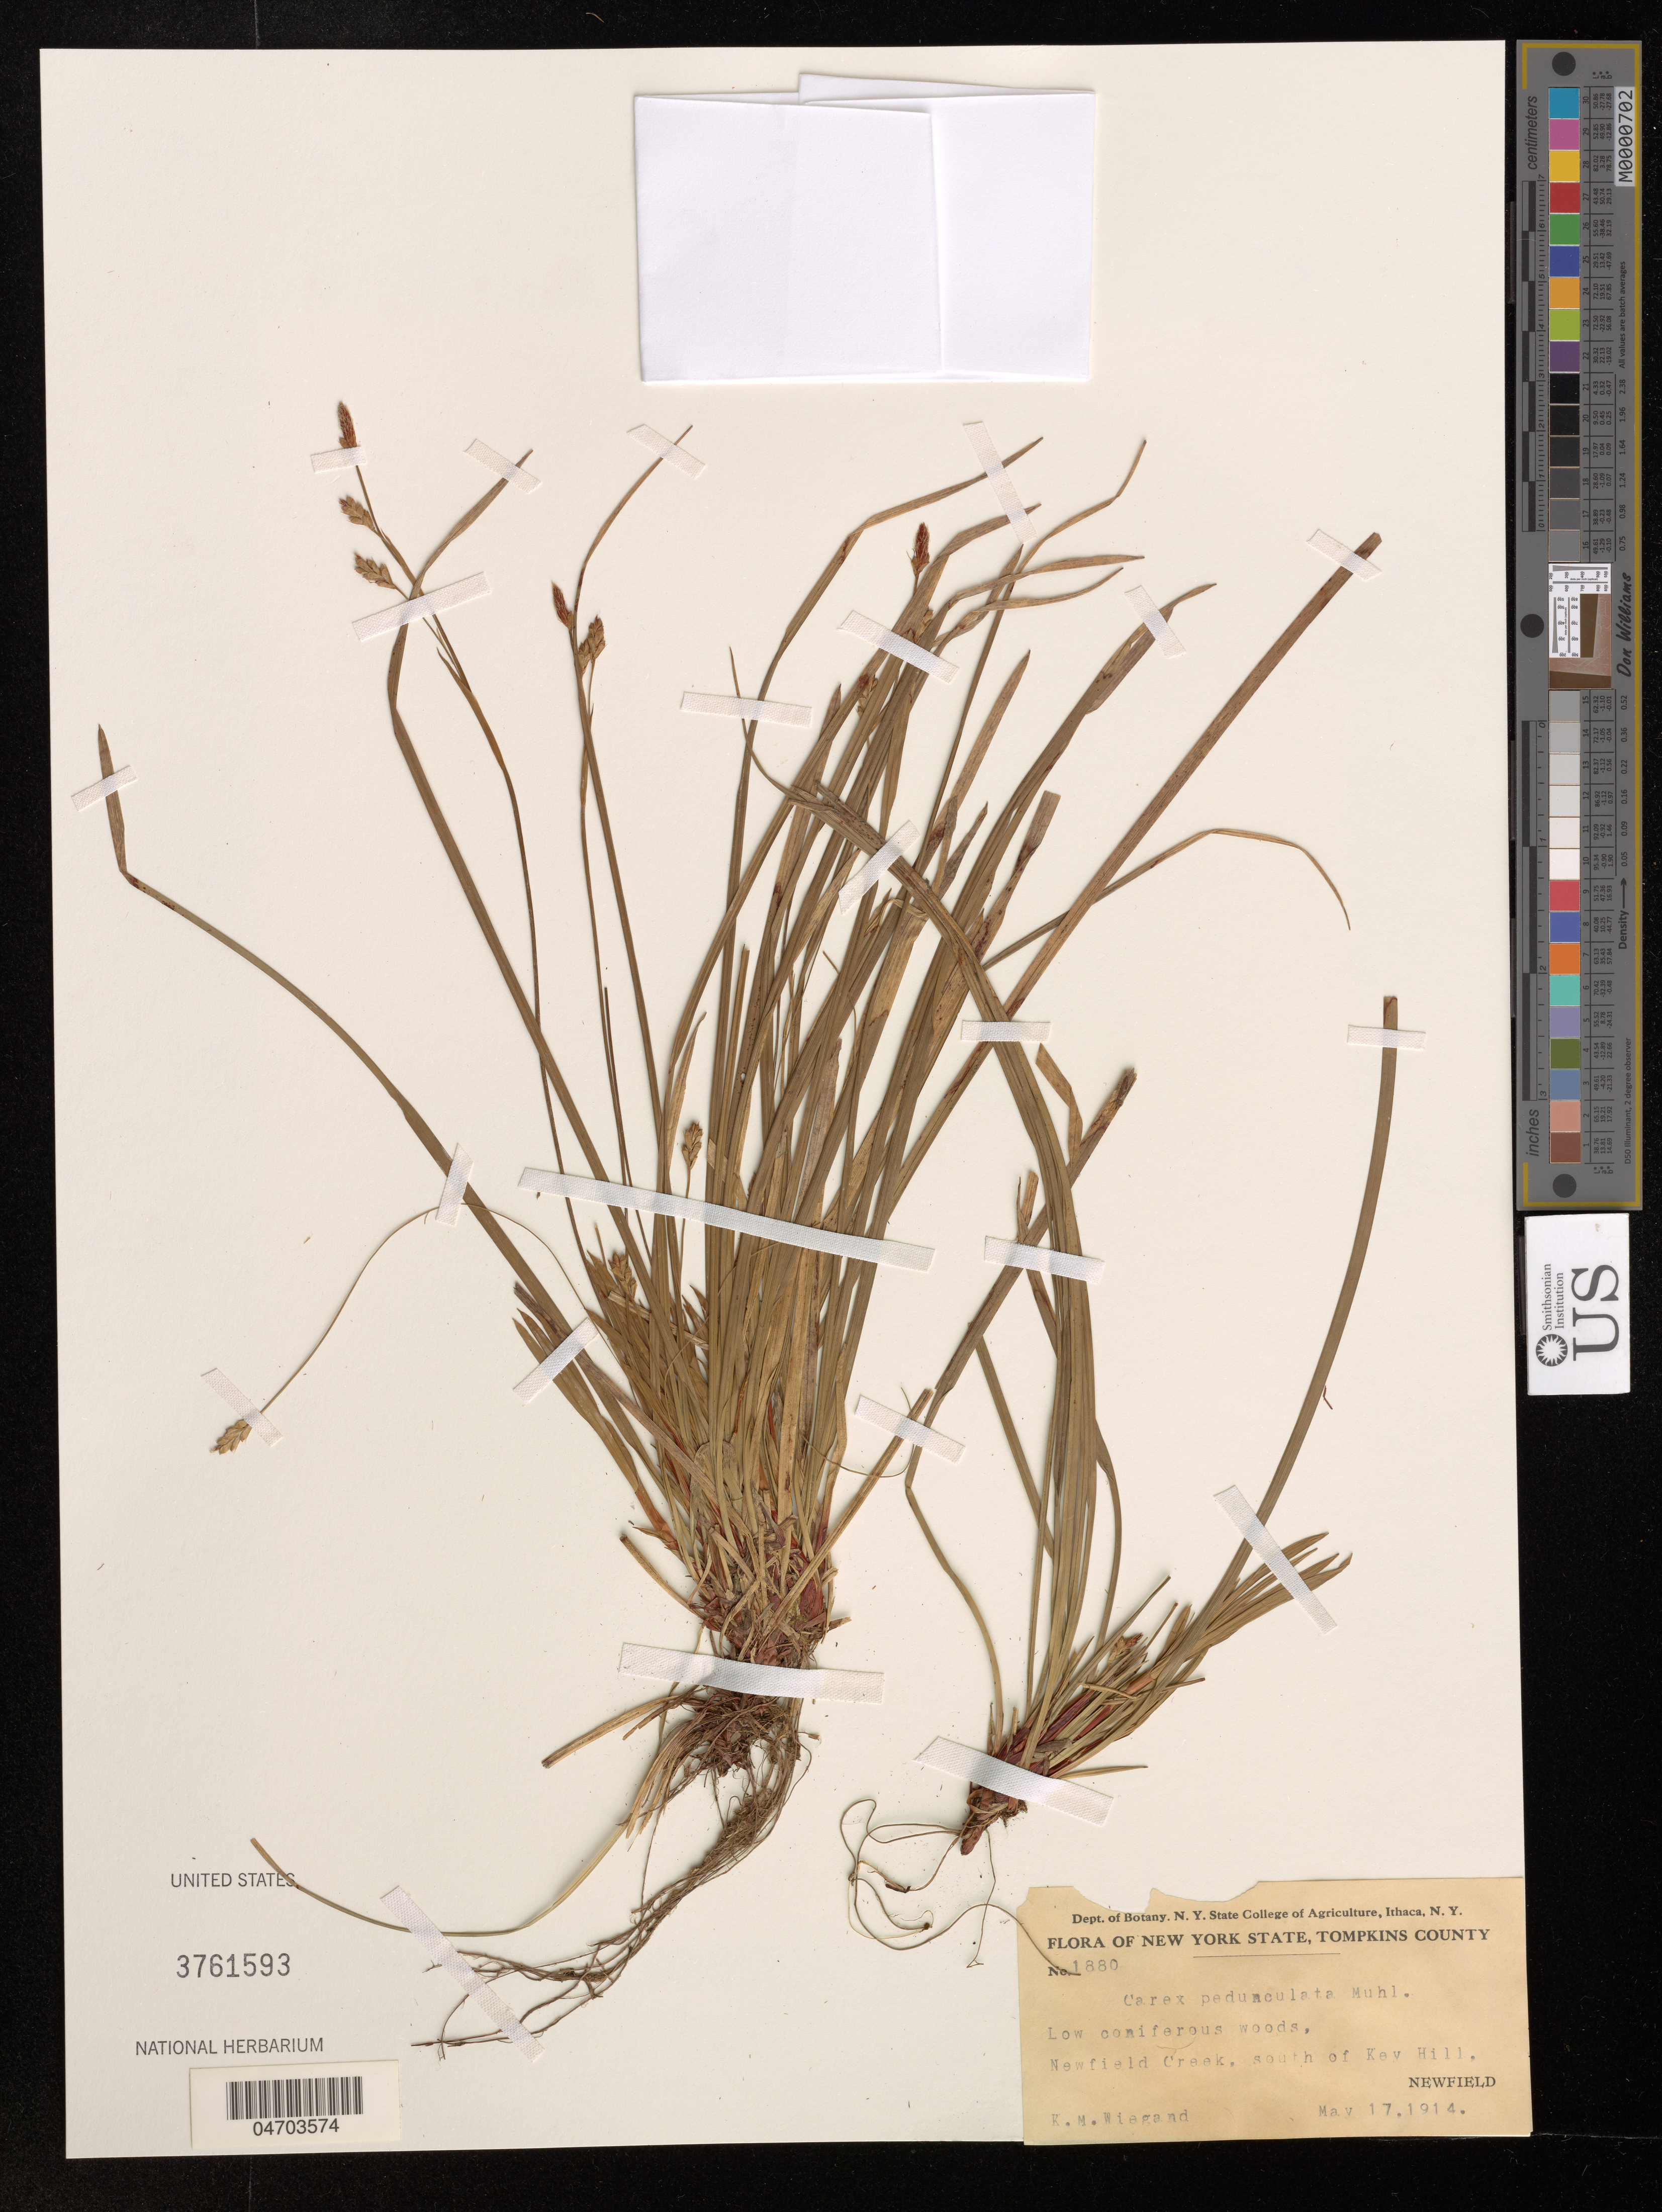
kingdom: Plantae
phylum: Tracheophyta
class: Liliopsida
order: Poales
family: Cyperaceae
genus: Carex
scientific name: Carex pedunculata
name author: Muhl. ex Willd.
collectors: K. Wiegand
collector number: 1880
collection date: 1914-05-17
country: United States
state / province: New York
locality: Tompkins County, Newfield Creek, south of Key Hill.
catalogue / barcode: US 3761593